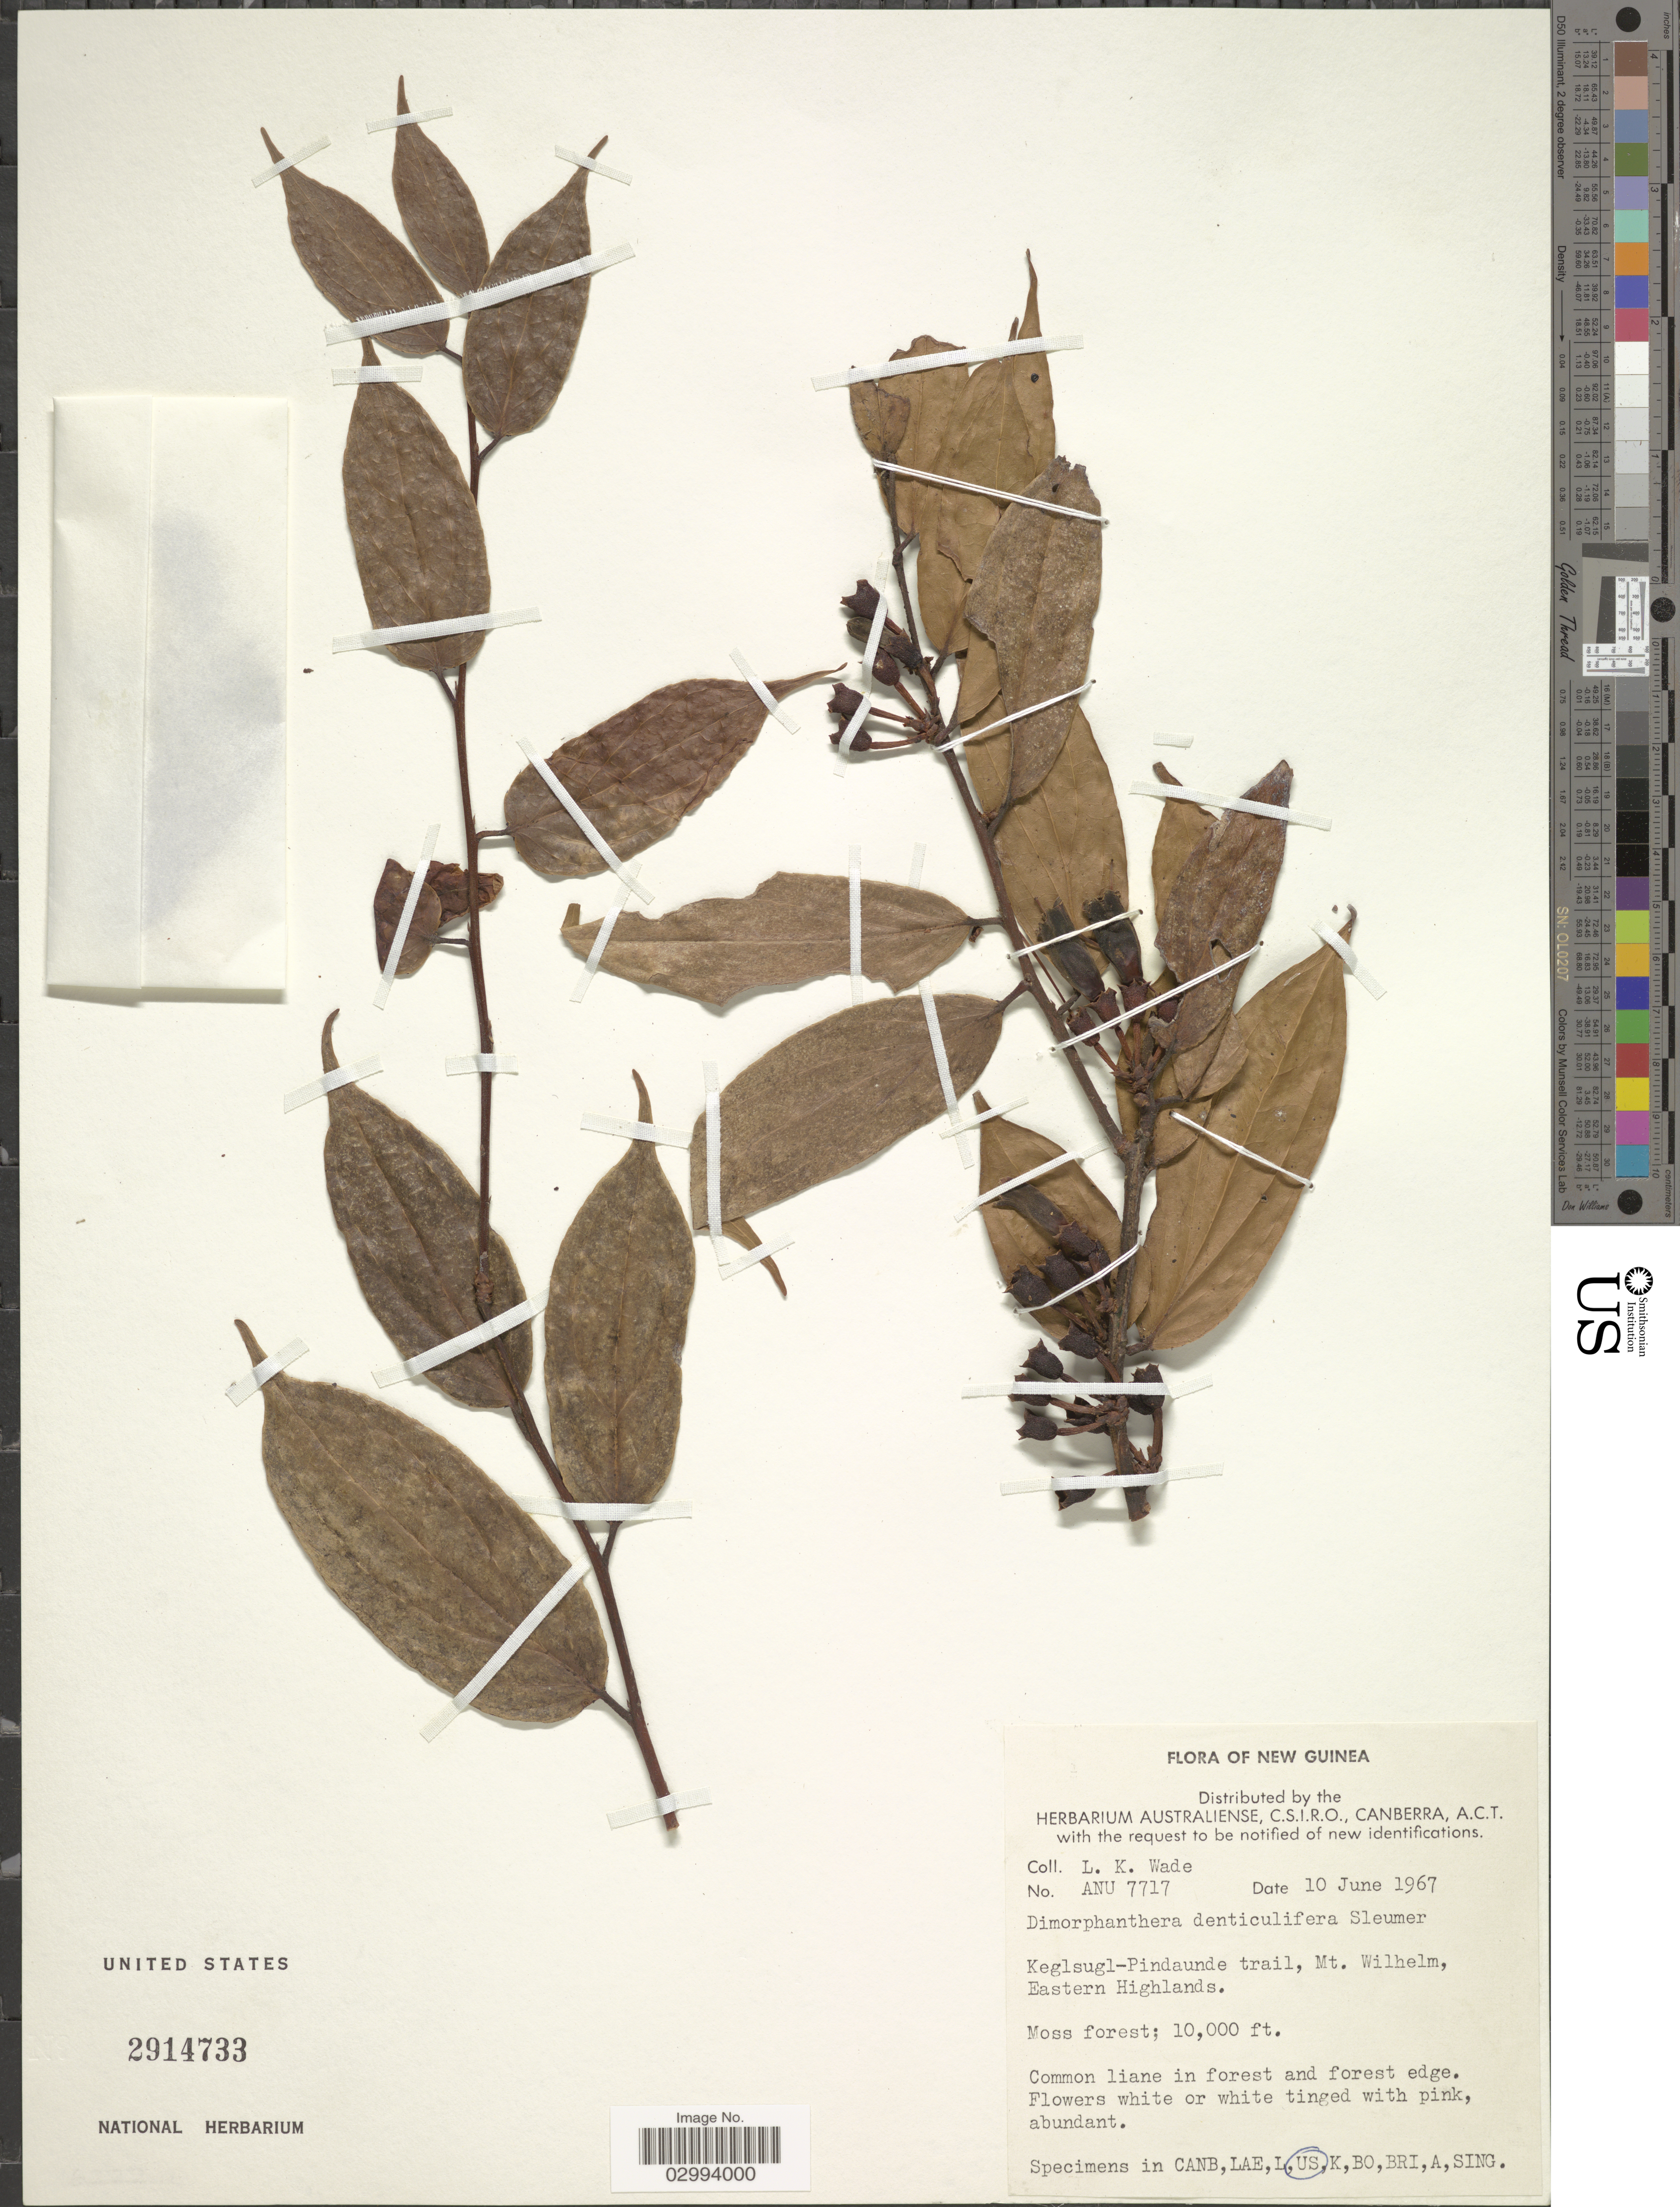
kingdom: Plantae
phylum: Tracheophyta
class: Magnoliopsida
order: Ericales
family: Ericaceae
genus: Dimorphanthera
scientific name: Dimorphanthera denticulifera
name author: Sleumer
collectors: L. K. Wade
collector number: ANU7717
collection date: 1967-06-10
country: Papua New Guinea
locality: New Guinea. Keglsugl-Pindaunde trail, Mt. Wilhelm, Eastern Highlands. Moss forest.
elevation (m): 3048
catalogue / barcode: US 2914733